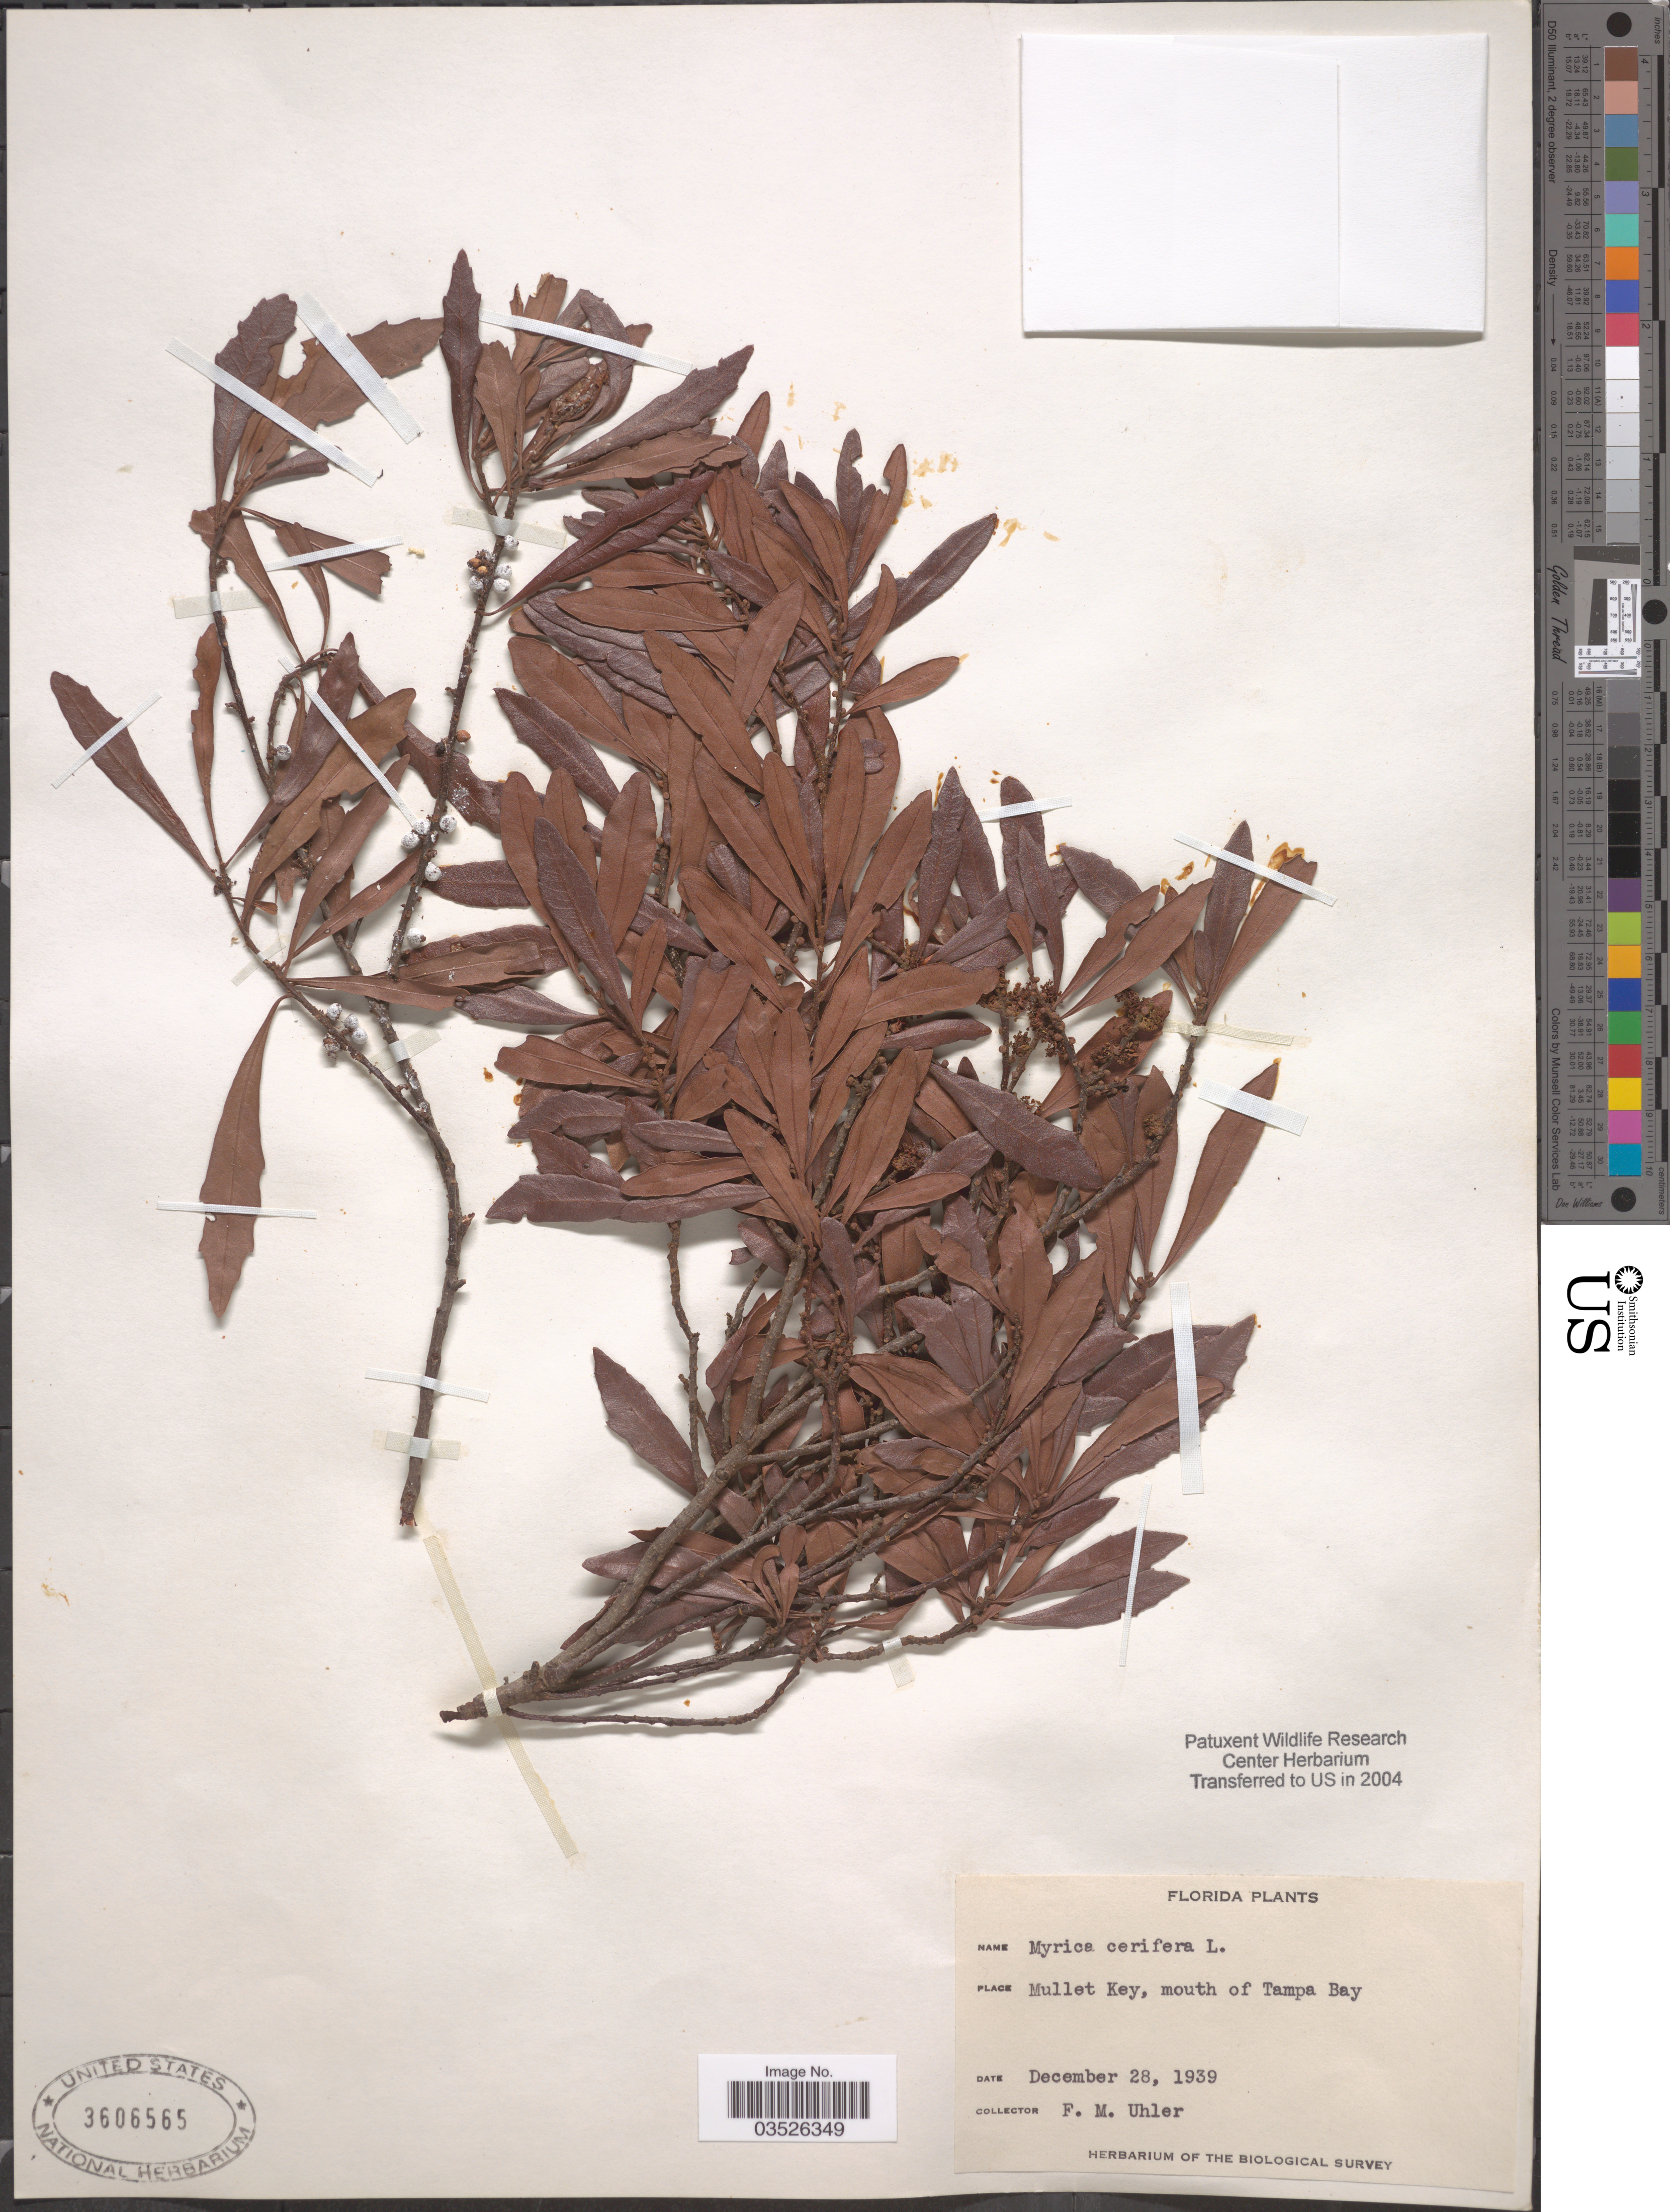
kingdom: Plantae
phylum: Tracheophyta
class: Magnoliopsida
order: Fagales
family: Myricaceae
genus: Morella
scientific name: Morella cerifera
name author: (L.) Small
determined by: Strong, M. T., (US), Smithsonian Institution - National Museum of Natural History (UNITED STATES)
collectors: F. M. Uhler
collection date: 1939-12-28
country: United States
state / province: Florida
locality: Mullet Key, mouth of Tampa Bay.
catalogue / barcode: US 3606565